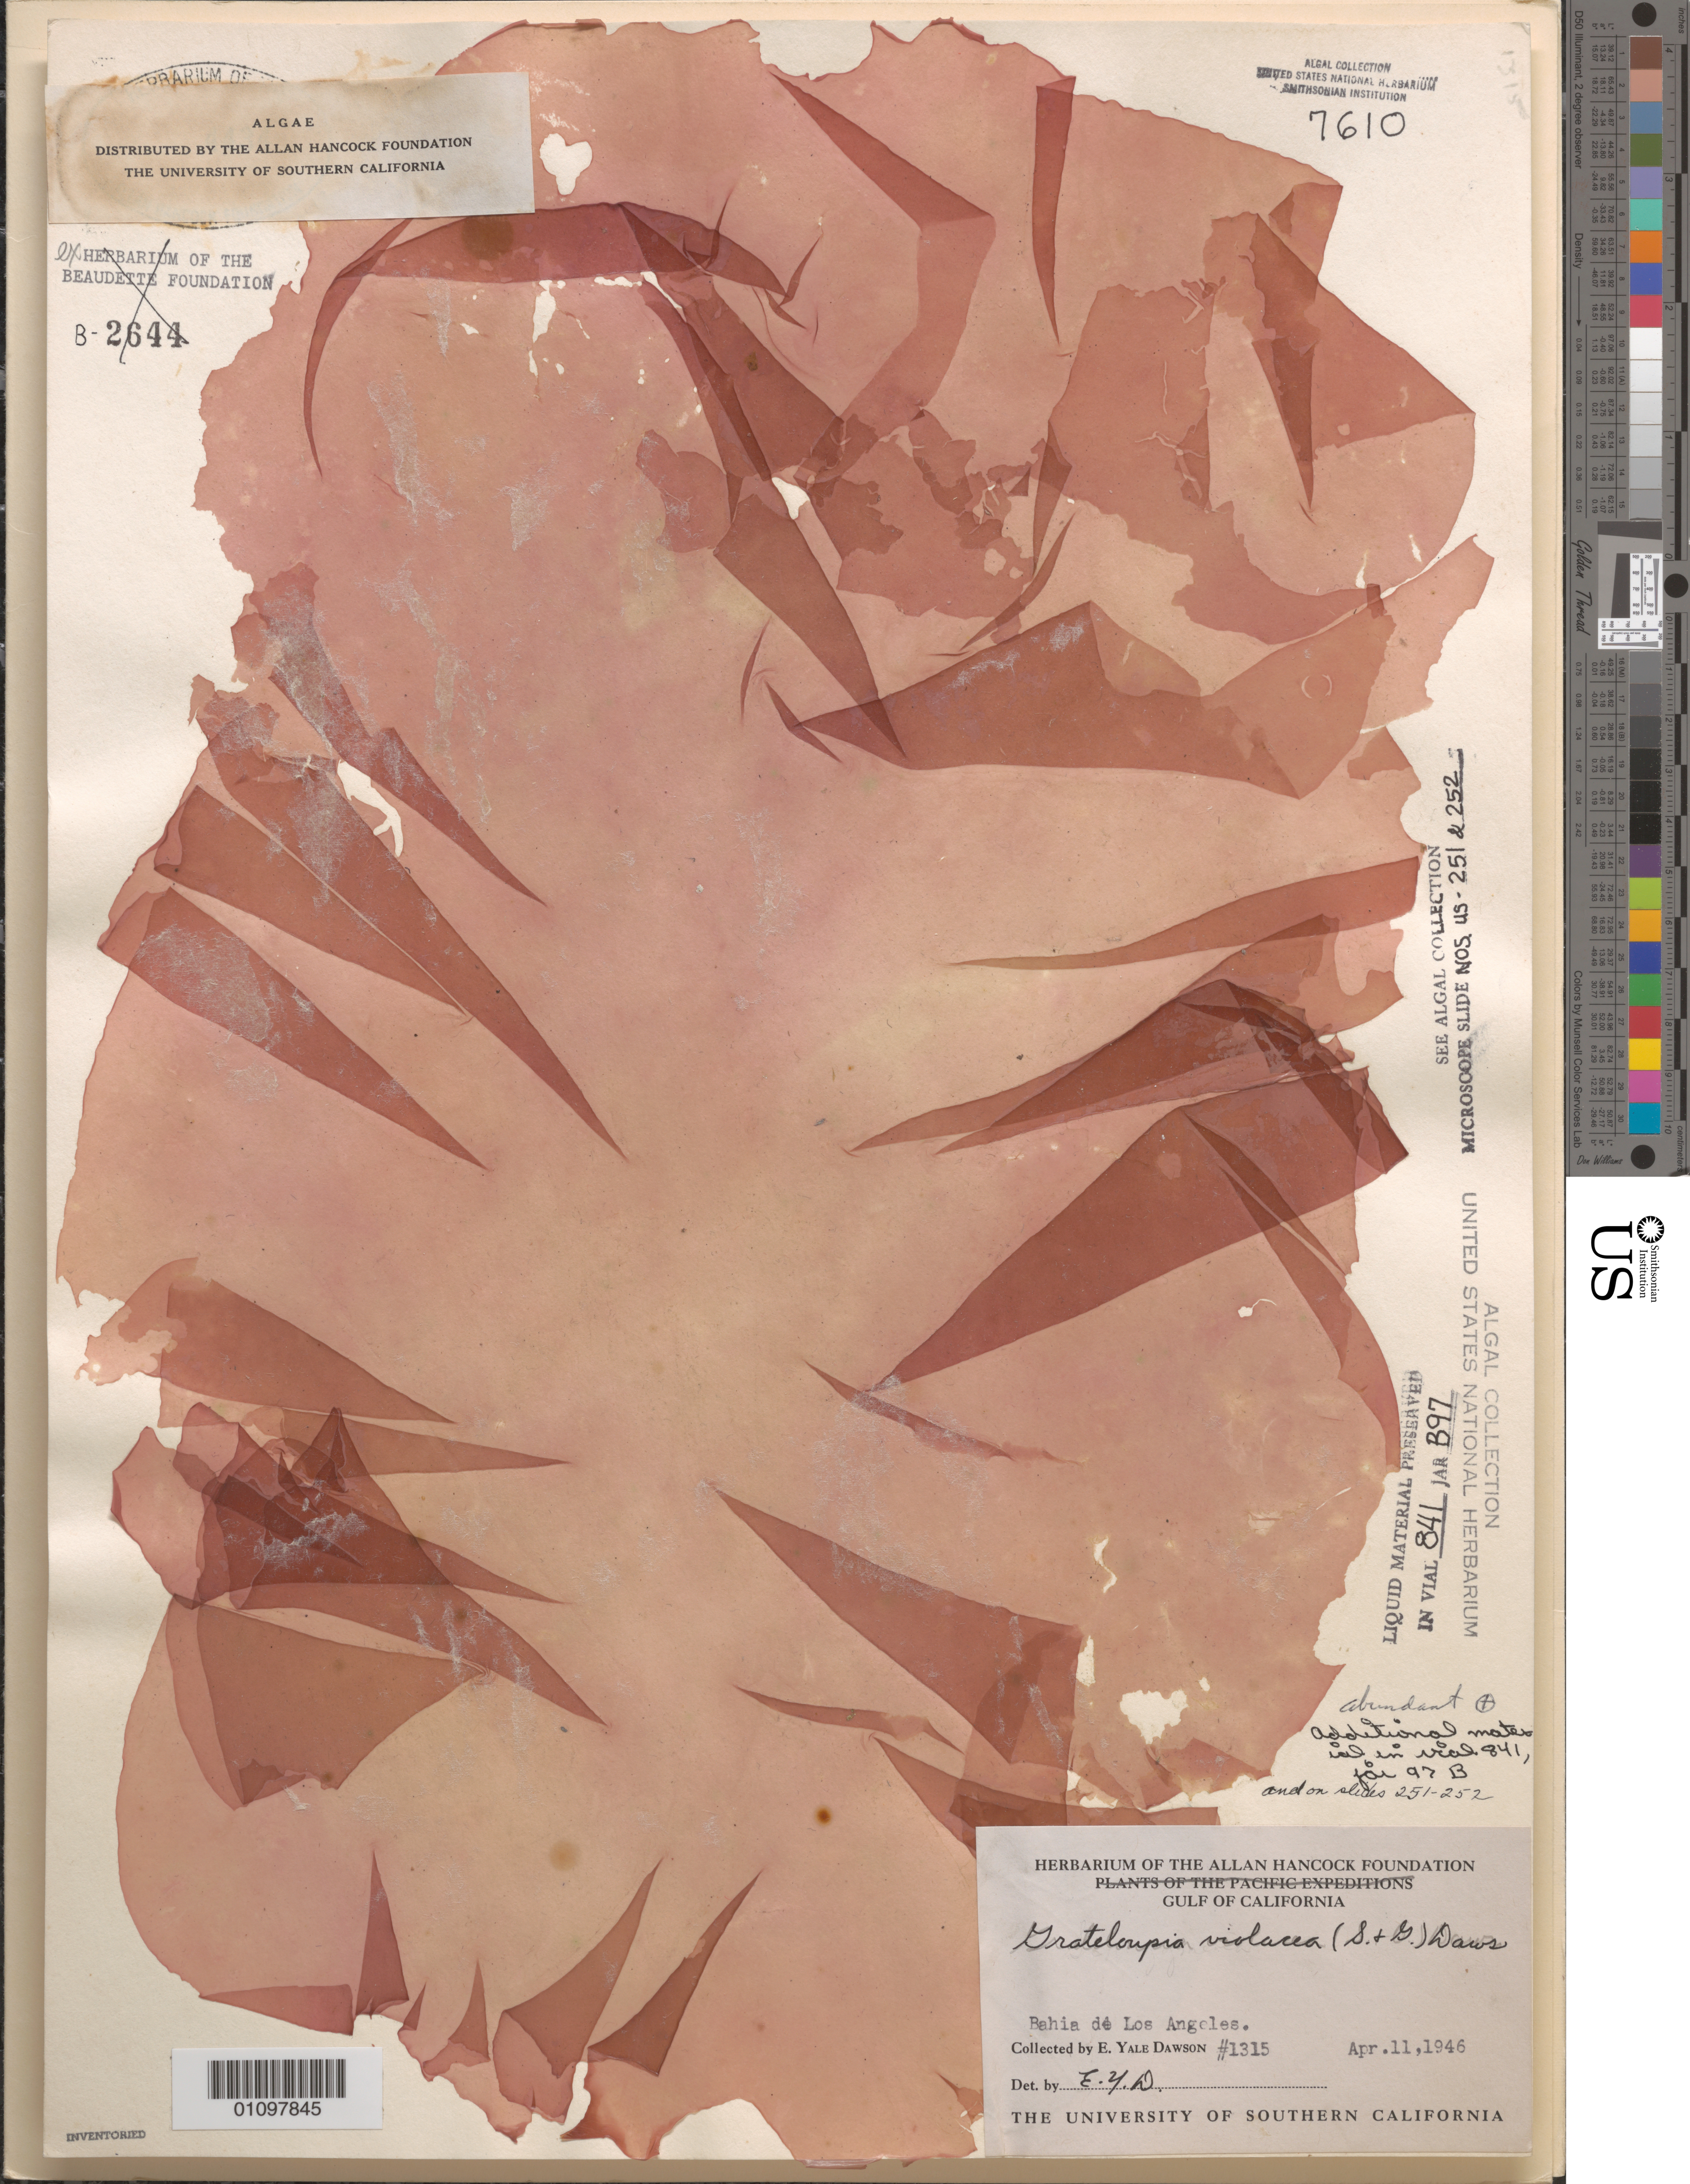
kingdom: Plantae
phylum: Rhodophyta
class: Florideophyceae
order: Halymeniales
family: Halymeniaceae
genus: Grateloupia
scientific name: Grateloupia violacea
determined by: Dawson, E. Y.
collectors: E. Y. Dawson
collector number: EYD 1315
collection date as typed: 11 Apr 1946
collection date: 1946-04-11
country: Mexico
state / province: Baja California Norte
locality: Bahia de Los Angeles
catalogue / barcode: US 7610